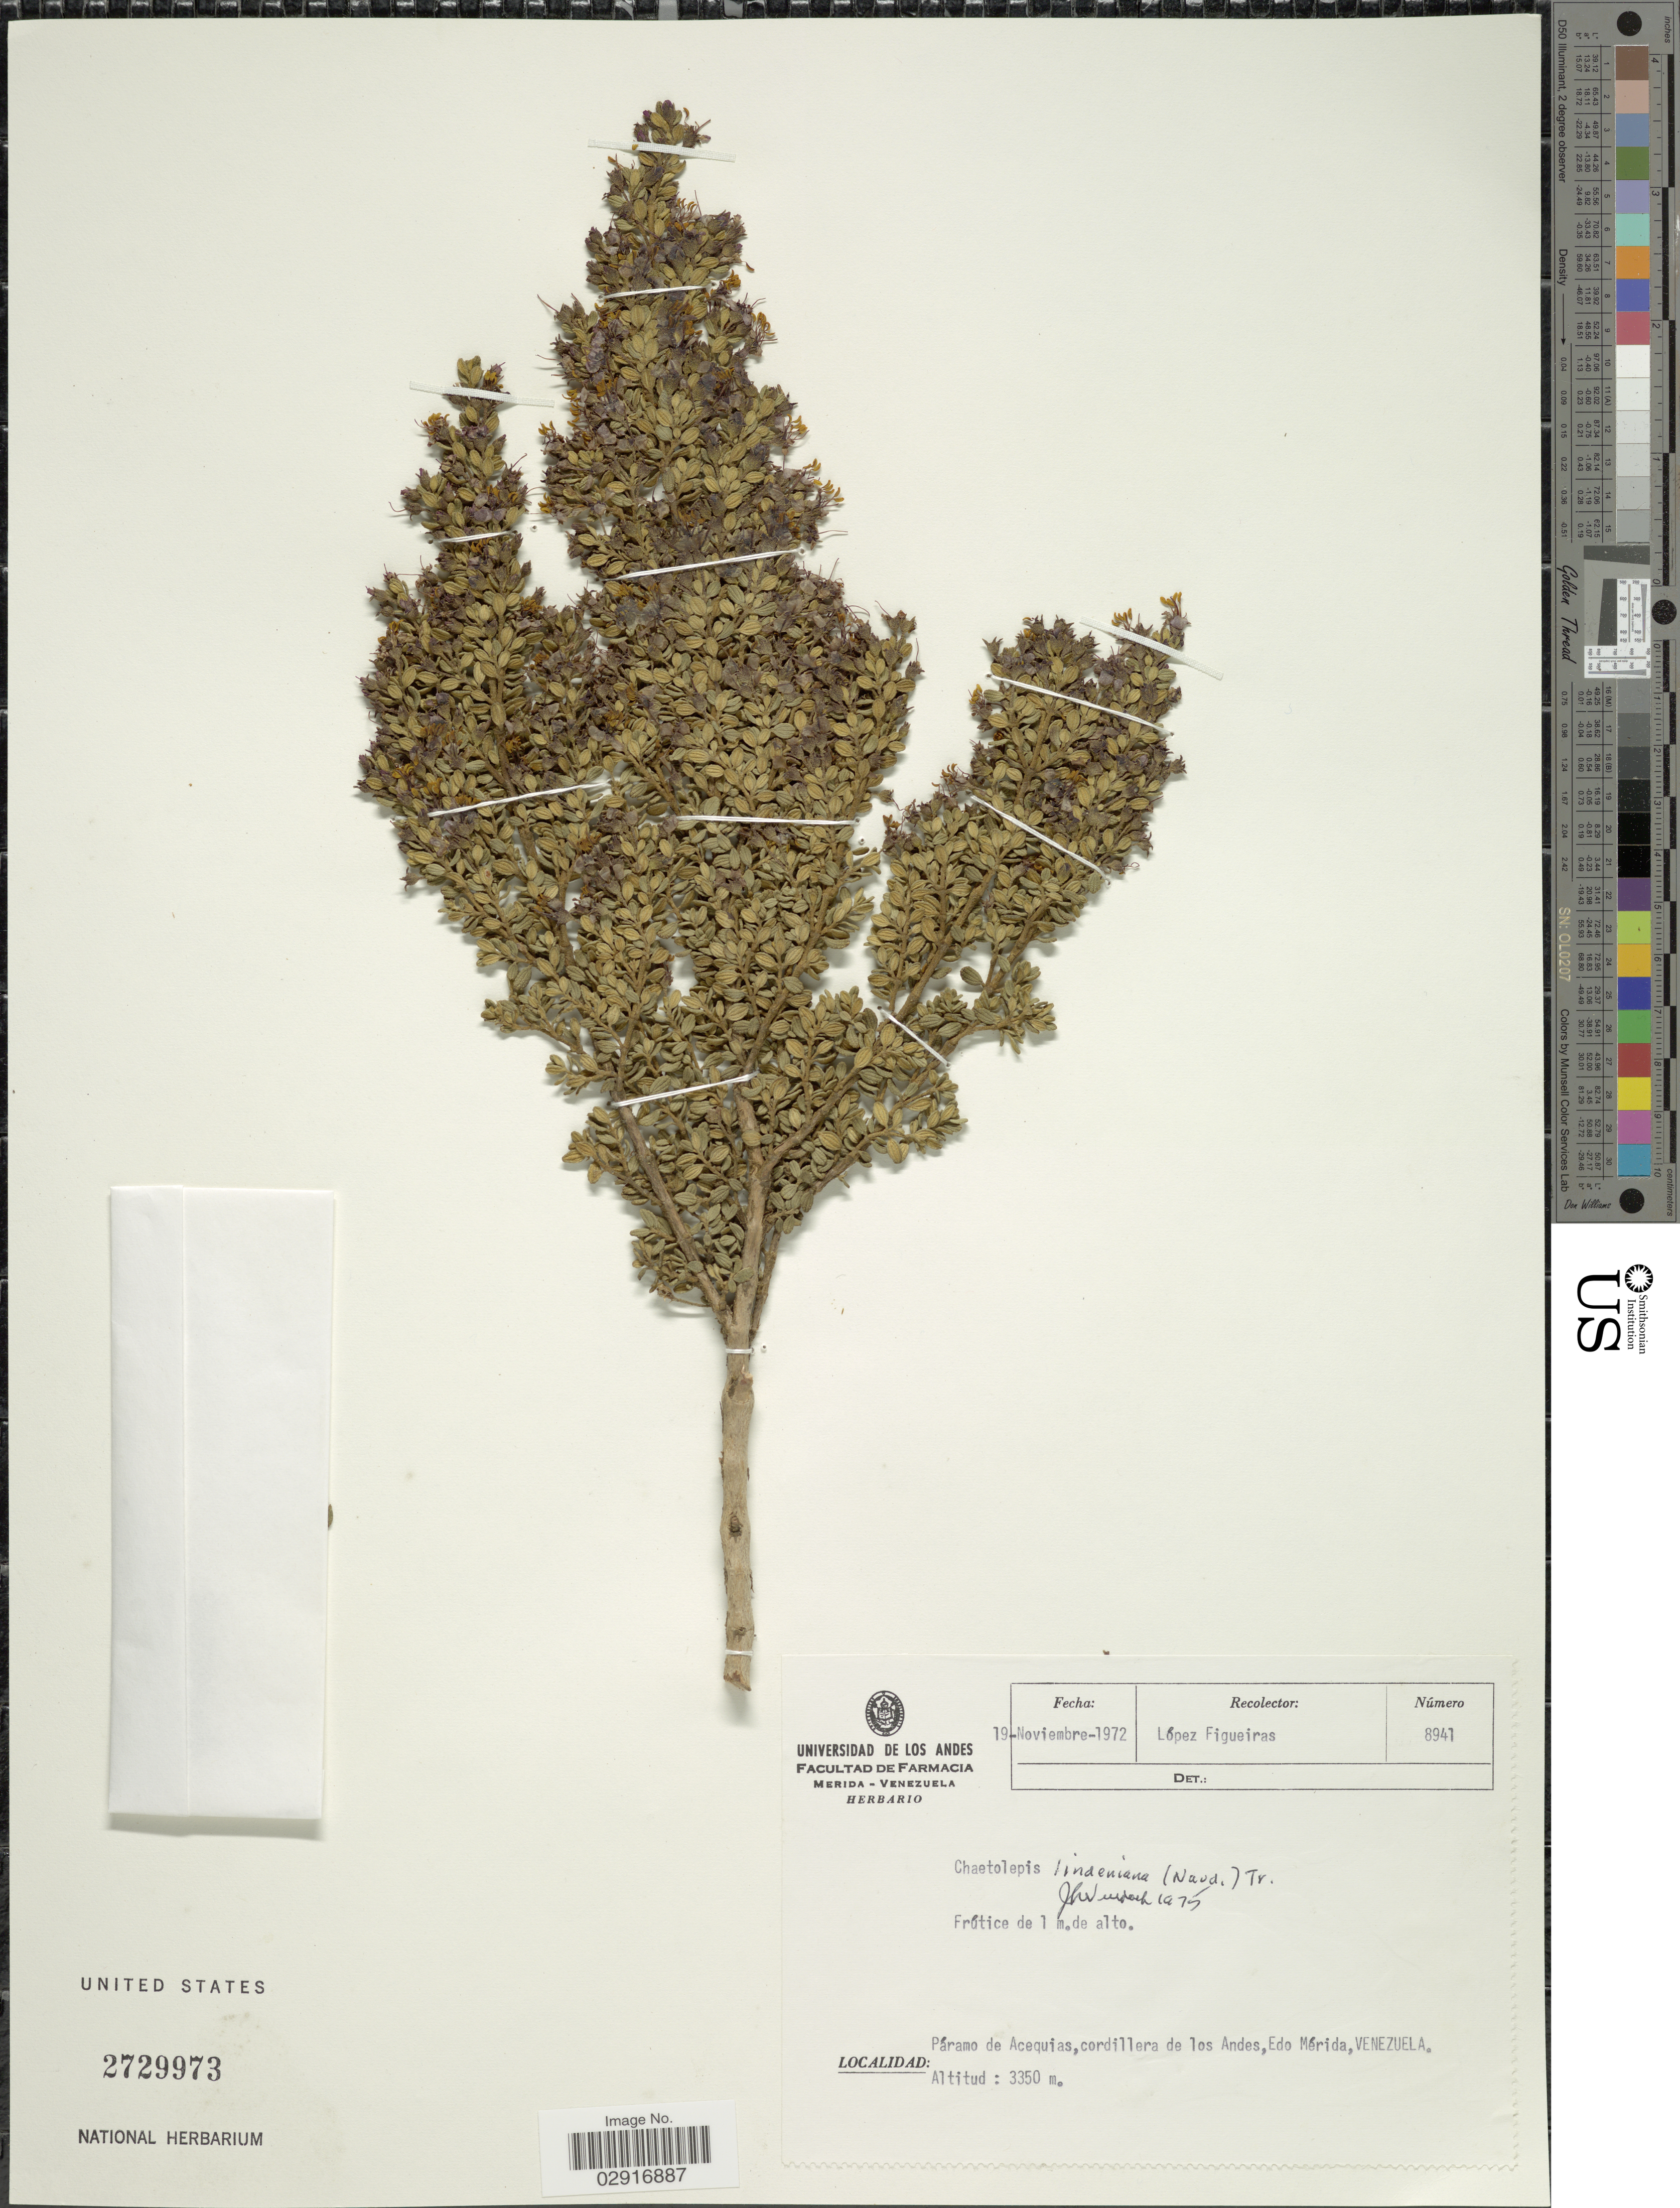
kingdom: Plantae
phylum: Tracheophyta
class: Magnoliopsida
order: Myrtales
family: Melastomataceae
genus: Chaetolepis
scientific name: Chaetolepis lindeniana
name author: (Naudin) Triana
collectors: M. López Figueiras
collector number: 8941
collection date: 1972-11-19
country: Venezuela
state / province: Mérida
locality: Páramo de Acequias, cordillera de los Andes.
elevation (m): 3350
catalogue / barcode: US 2729973